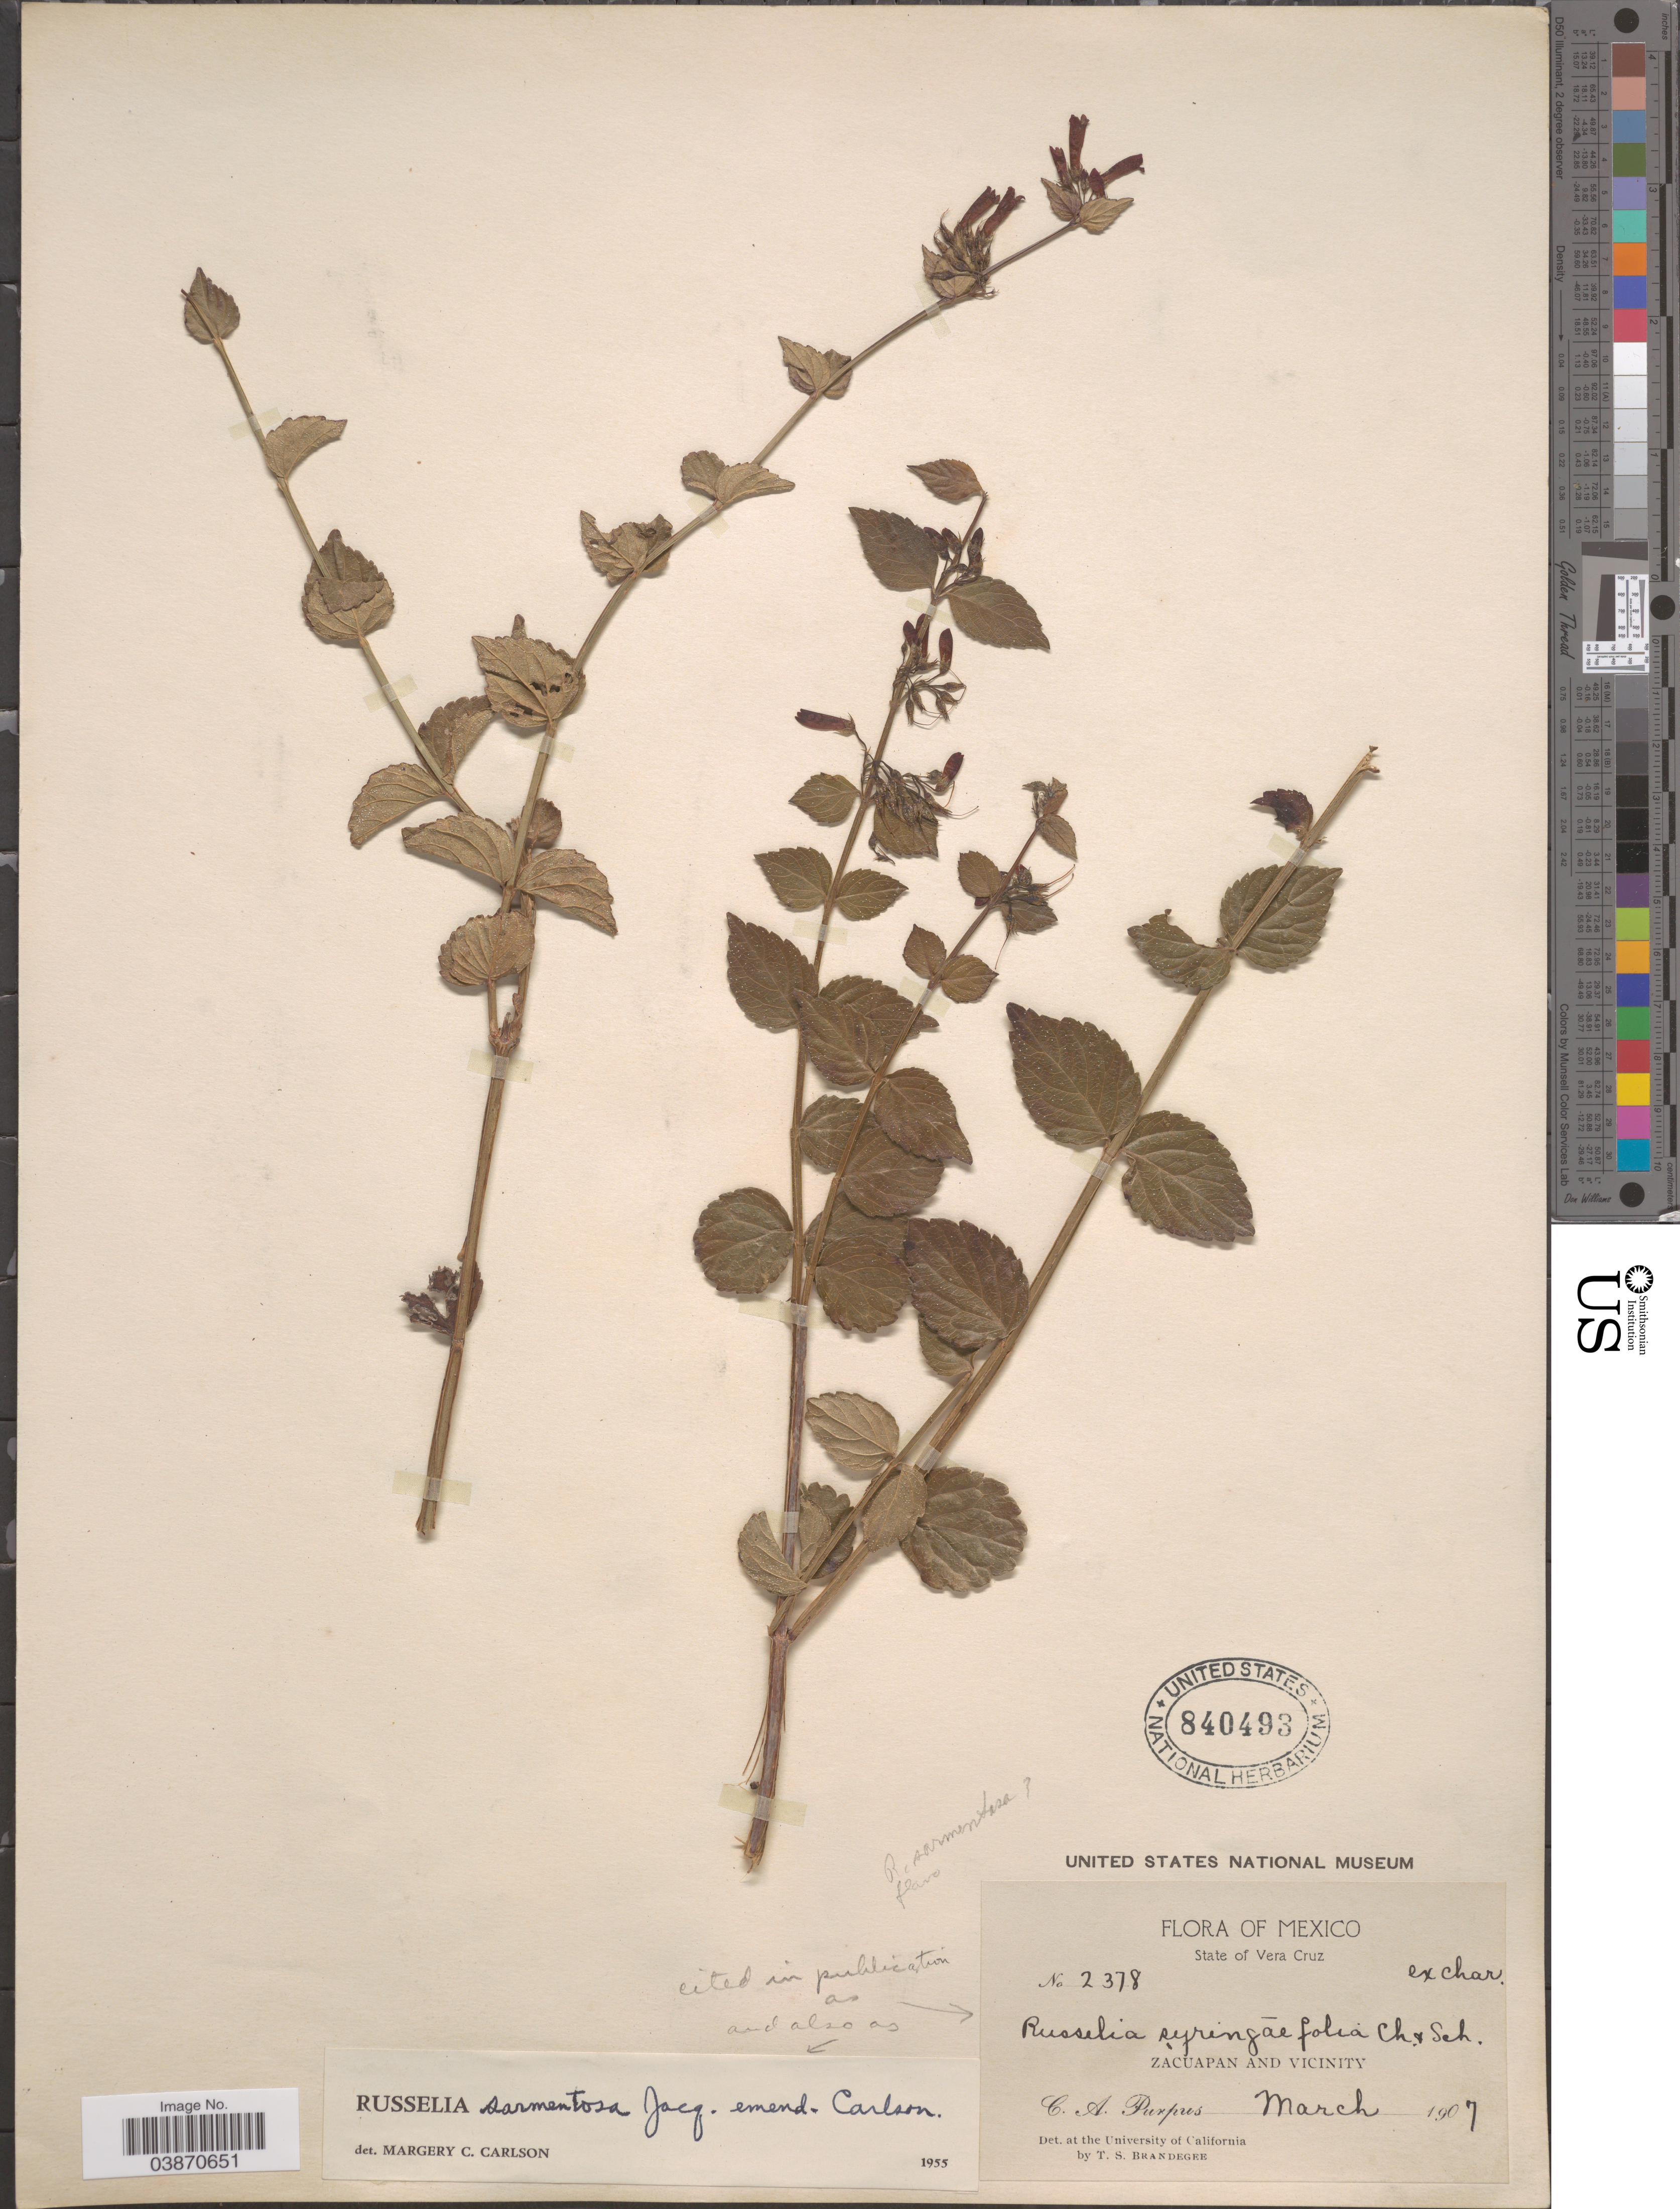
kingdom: Plantae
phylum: Tracheophyta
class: Magnoliopsida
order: Lamiales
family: Plantaginaceae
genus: Russelia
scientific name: Russelia sarmentosa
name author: Jacq.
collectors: C. A. Purpus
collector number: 2378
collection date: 1907-03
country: Mexico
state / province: Veracruz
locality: State of Vera Cruz. Zacuapan and Vicinity.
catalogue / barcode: US 840493